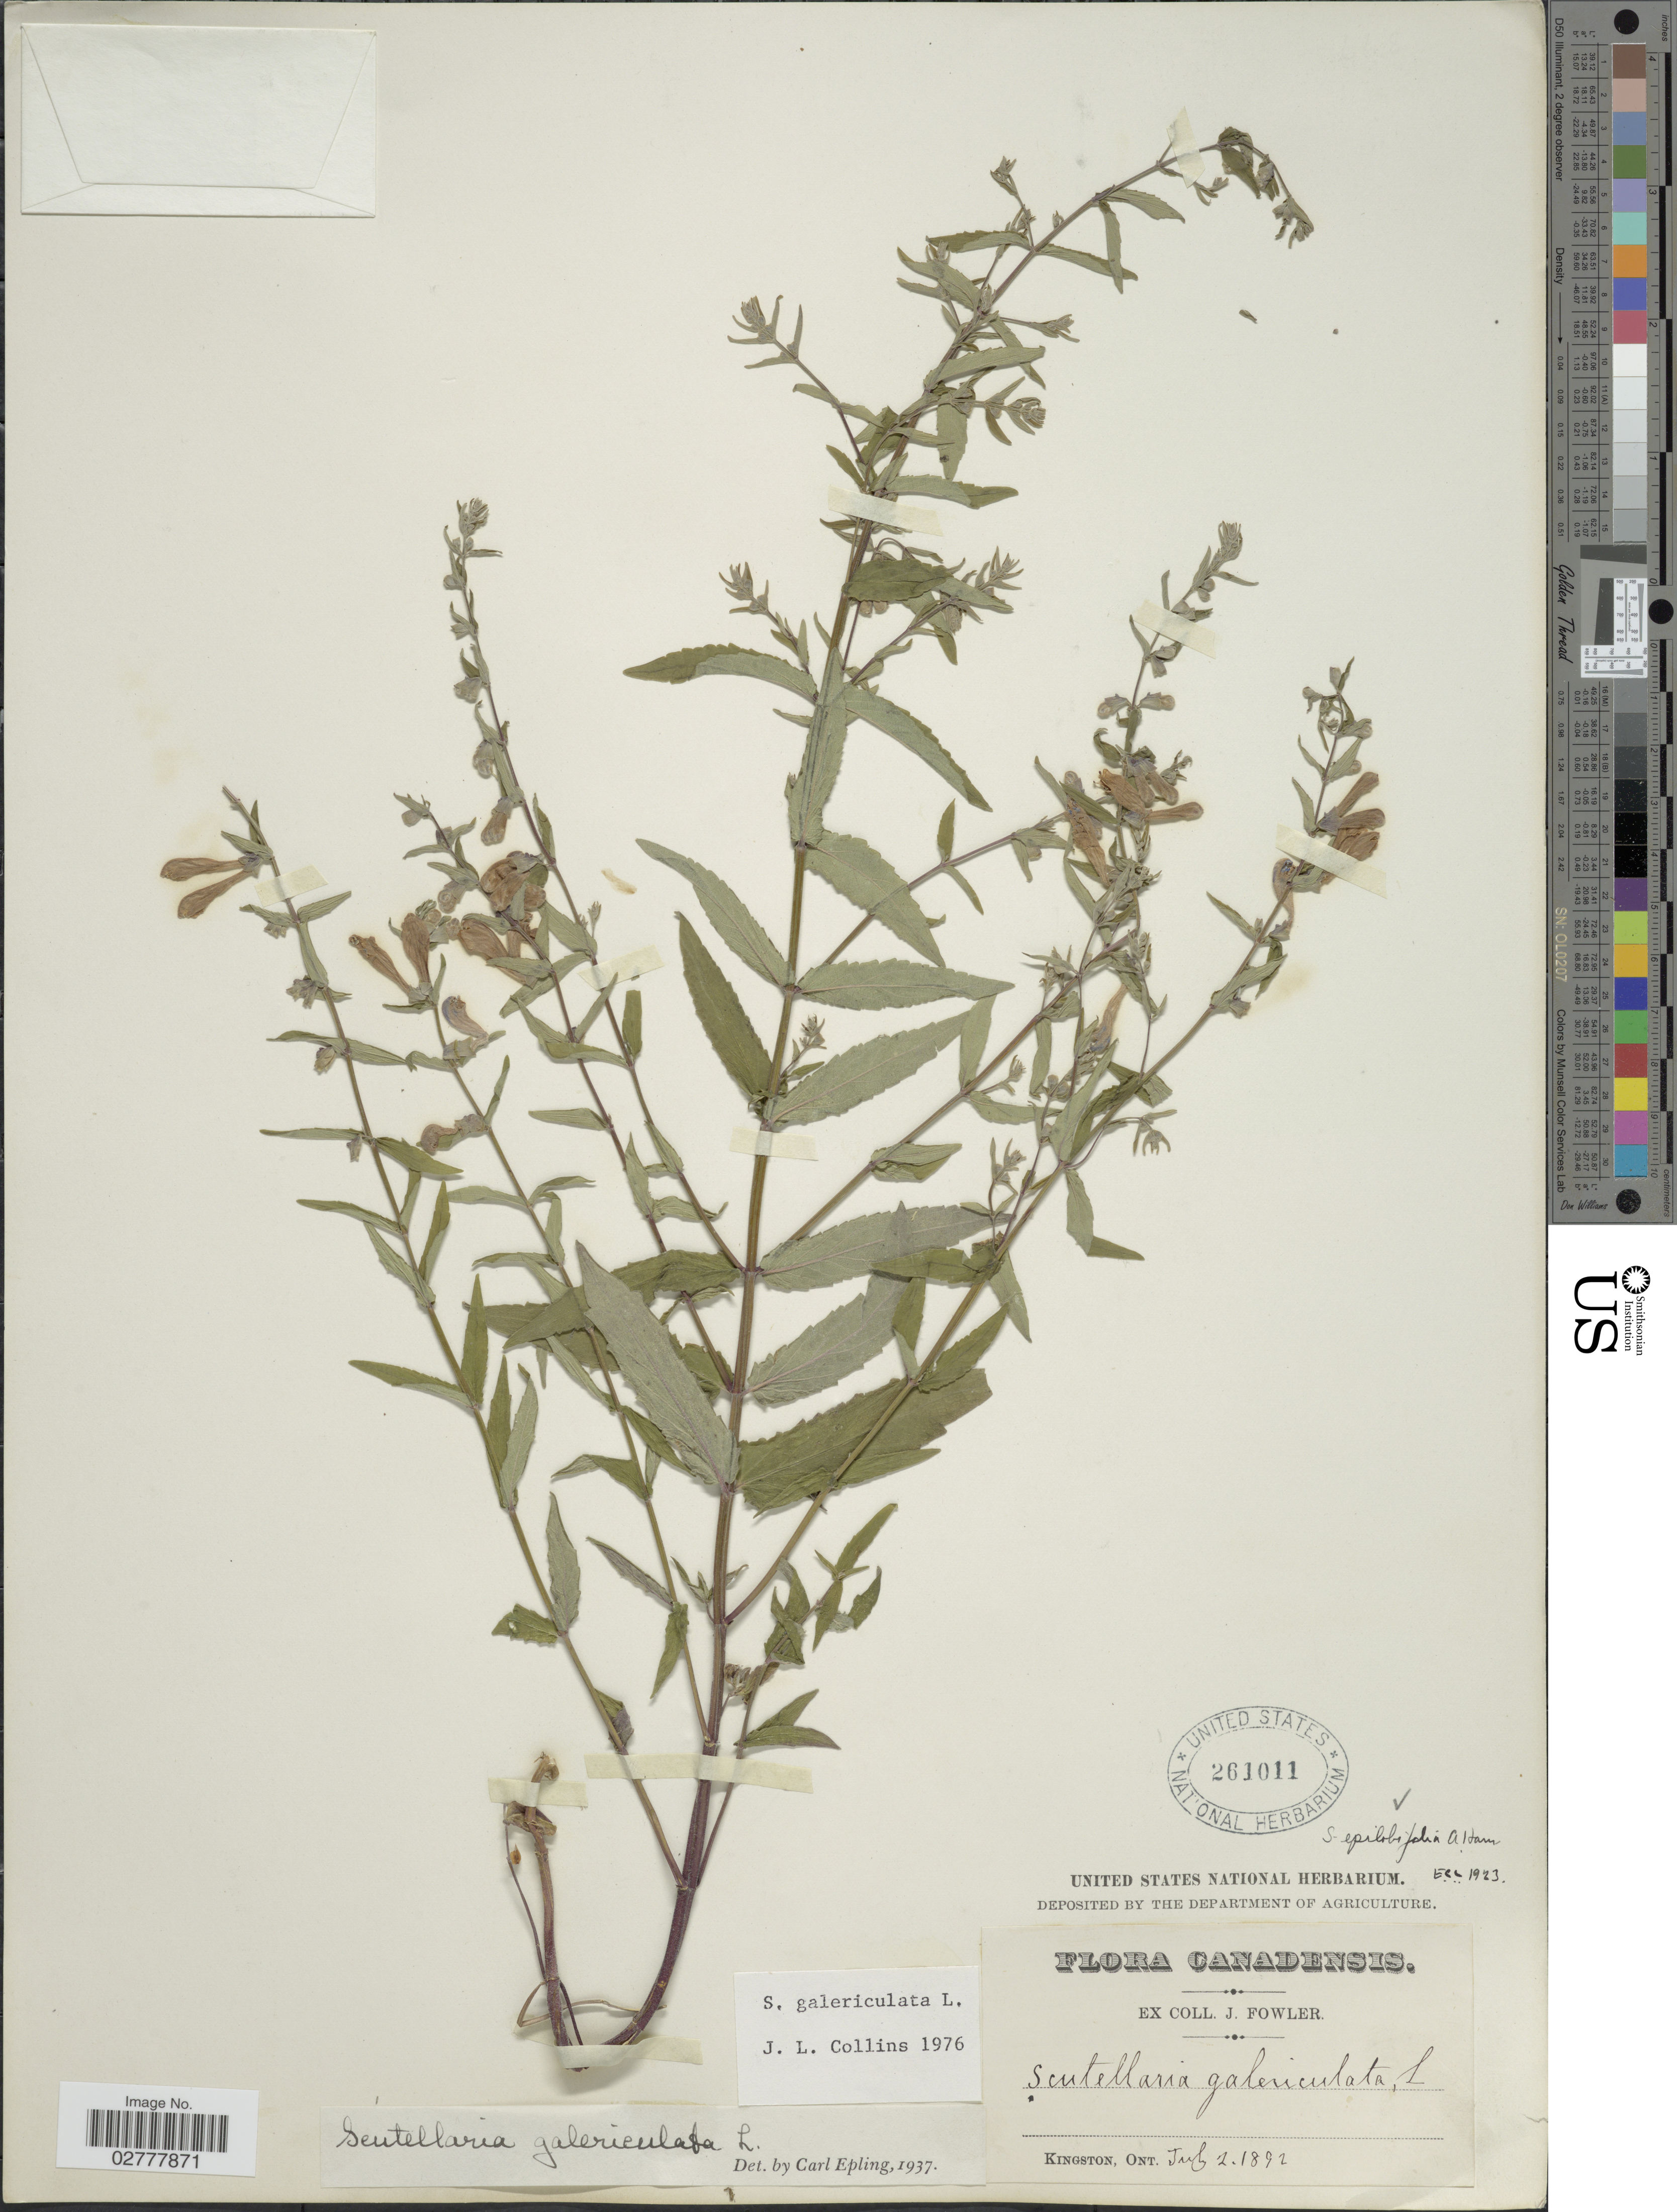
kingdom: Plantae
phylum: Tracheophyta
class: Magnoliopsida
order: Lamiales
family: Lamiaceae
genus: Scutellaria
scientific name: Scutellaria galericulata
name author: L.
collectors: J. P. Fowler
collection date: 1892-07-02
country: Canada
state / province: Ontario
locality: Kingston.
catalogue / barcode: US 261011